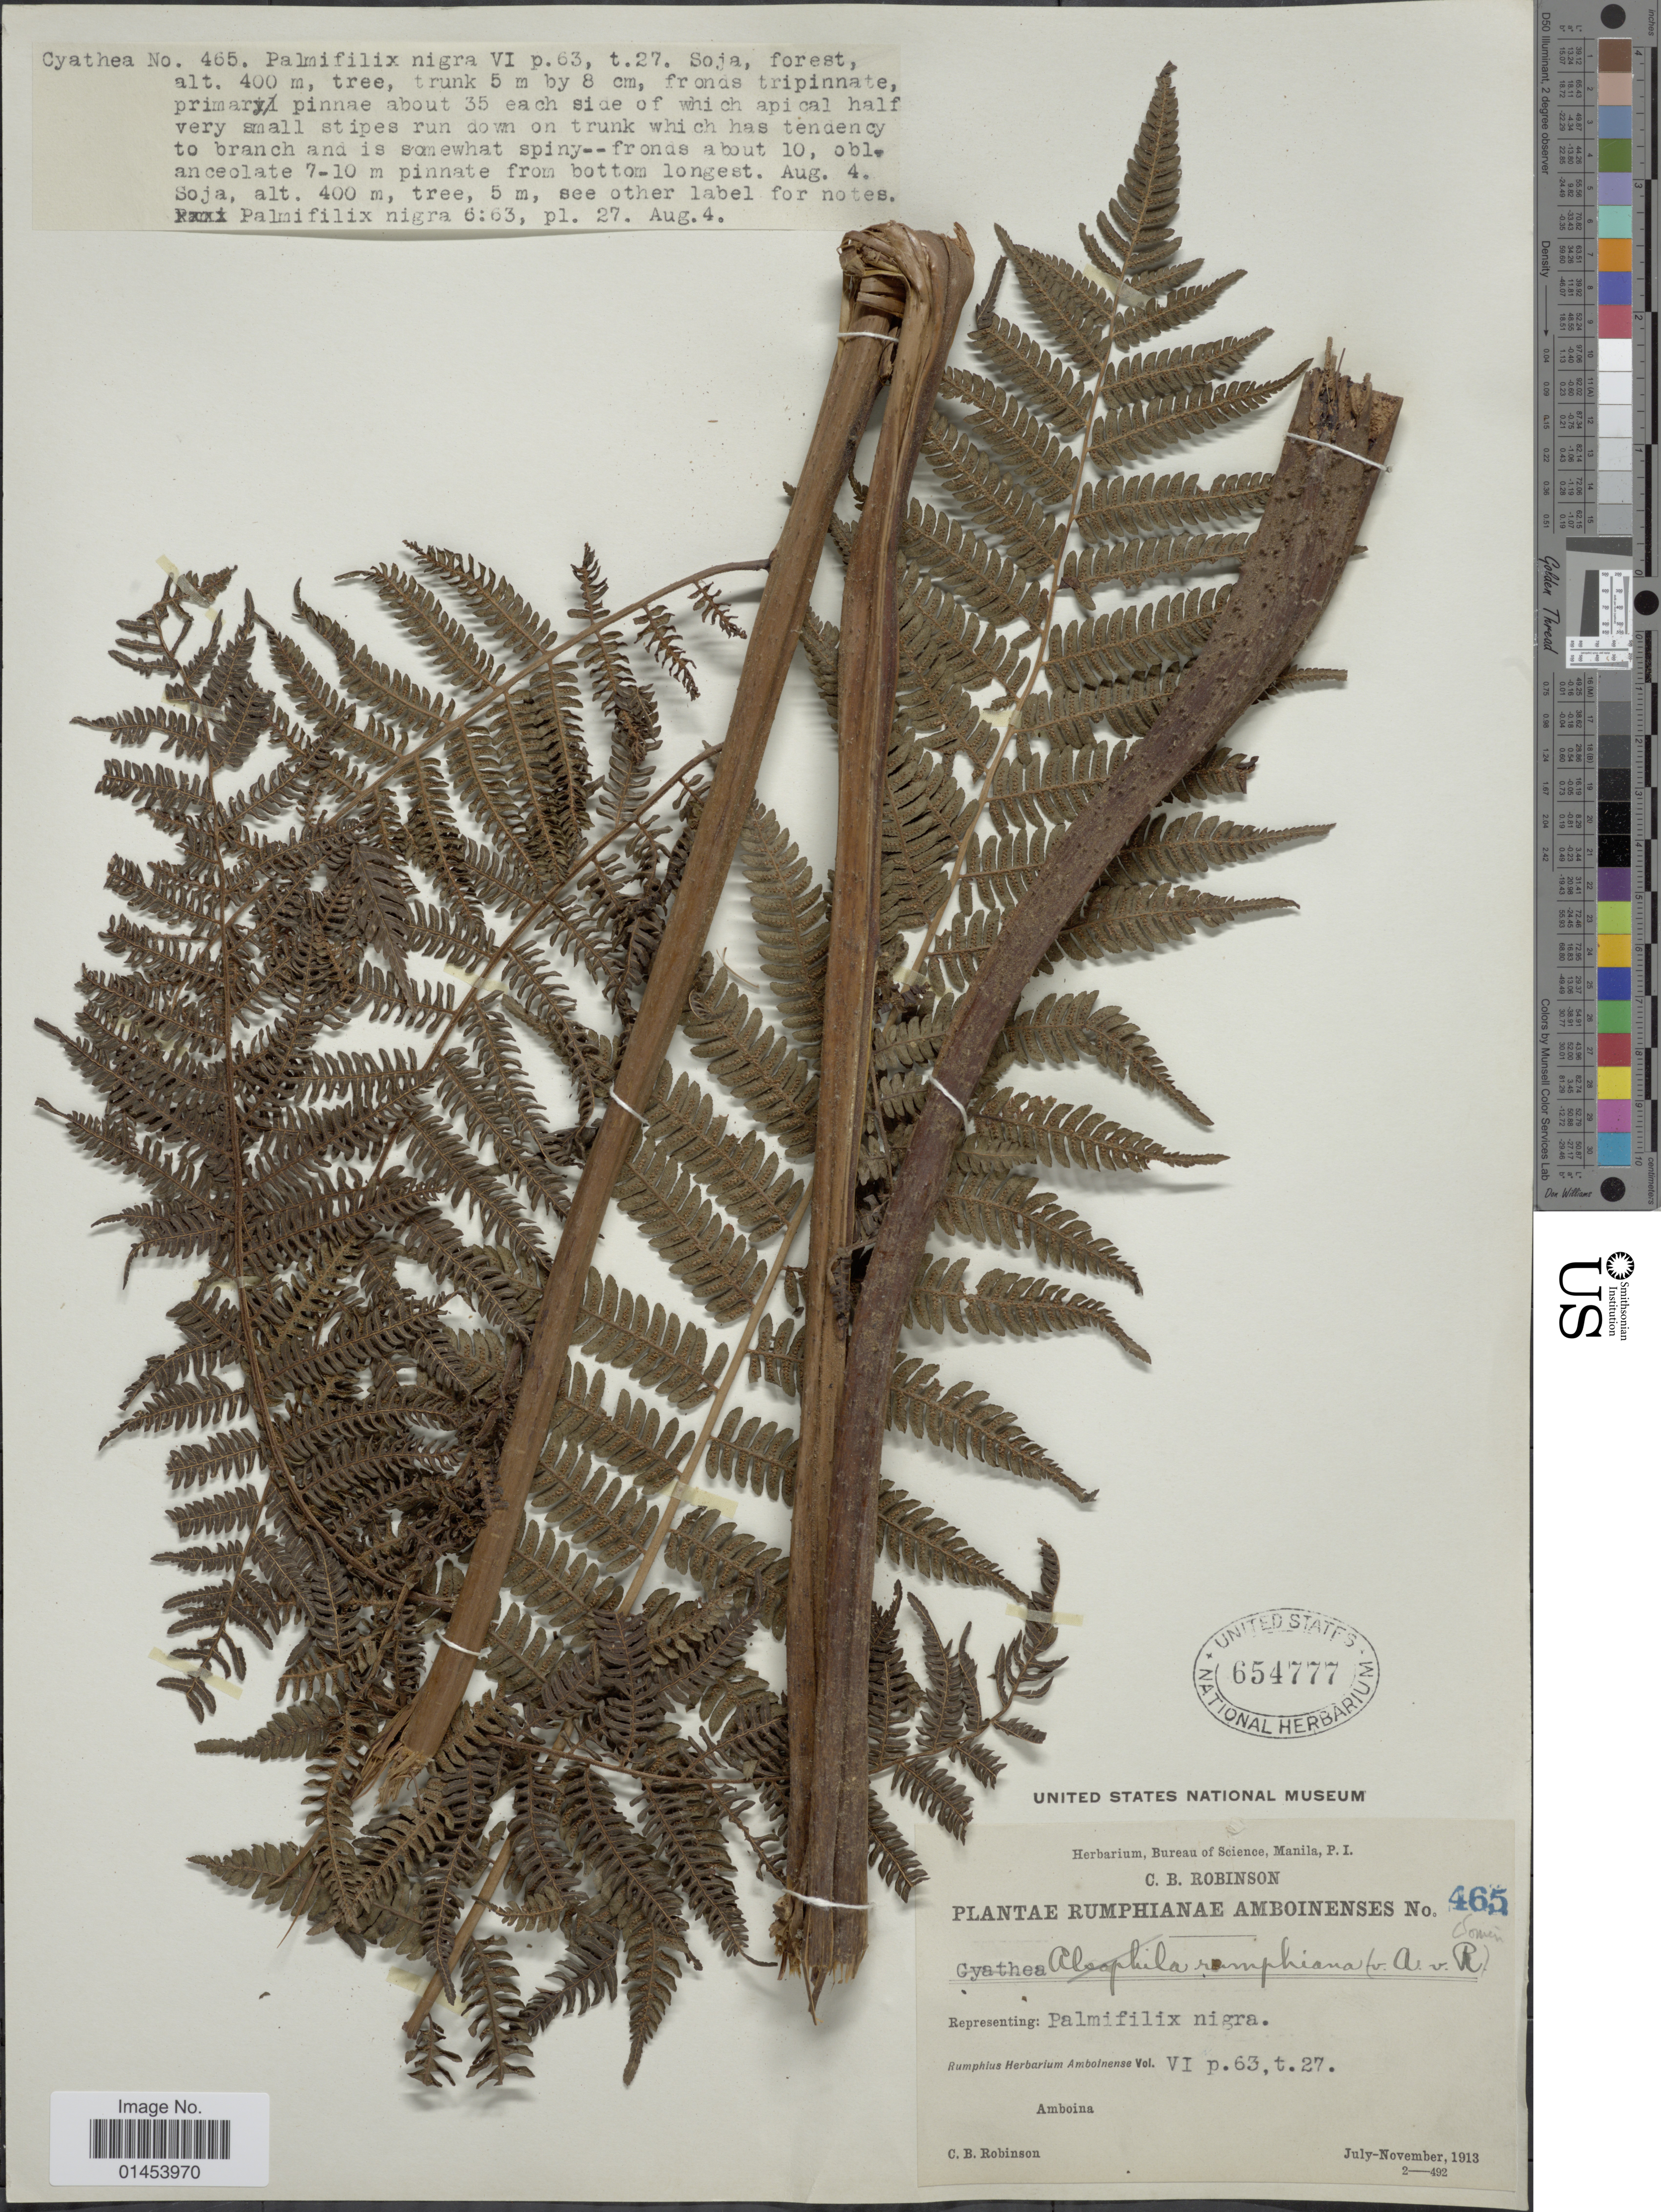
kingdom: Plantae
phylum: Tracheophyta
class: Polypodiopsida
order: Cyatheales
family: Cyatheaceae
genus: Cyathea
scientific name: Cyathea rumphiana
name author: (Alderw.) Merr.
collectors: C. Robinson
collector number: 465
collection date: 1913-07/1913-11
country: Indonesia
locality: Plantae Rumphianae Amboinenses. Amboina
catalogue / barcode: US 654777